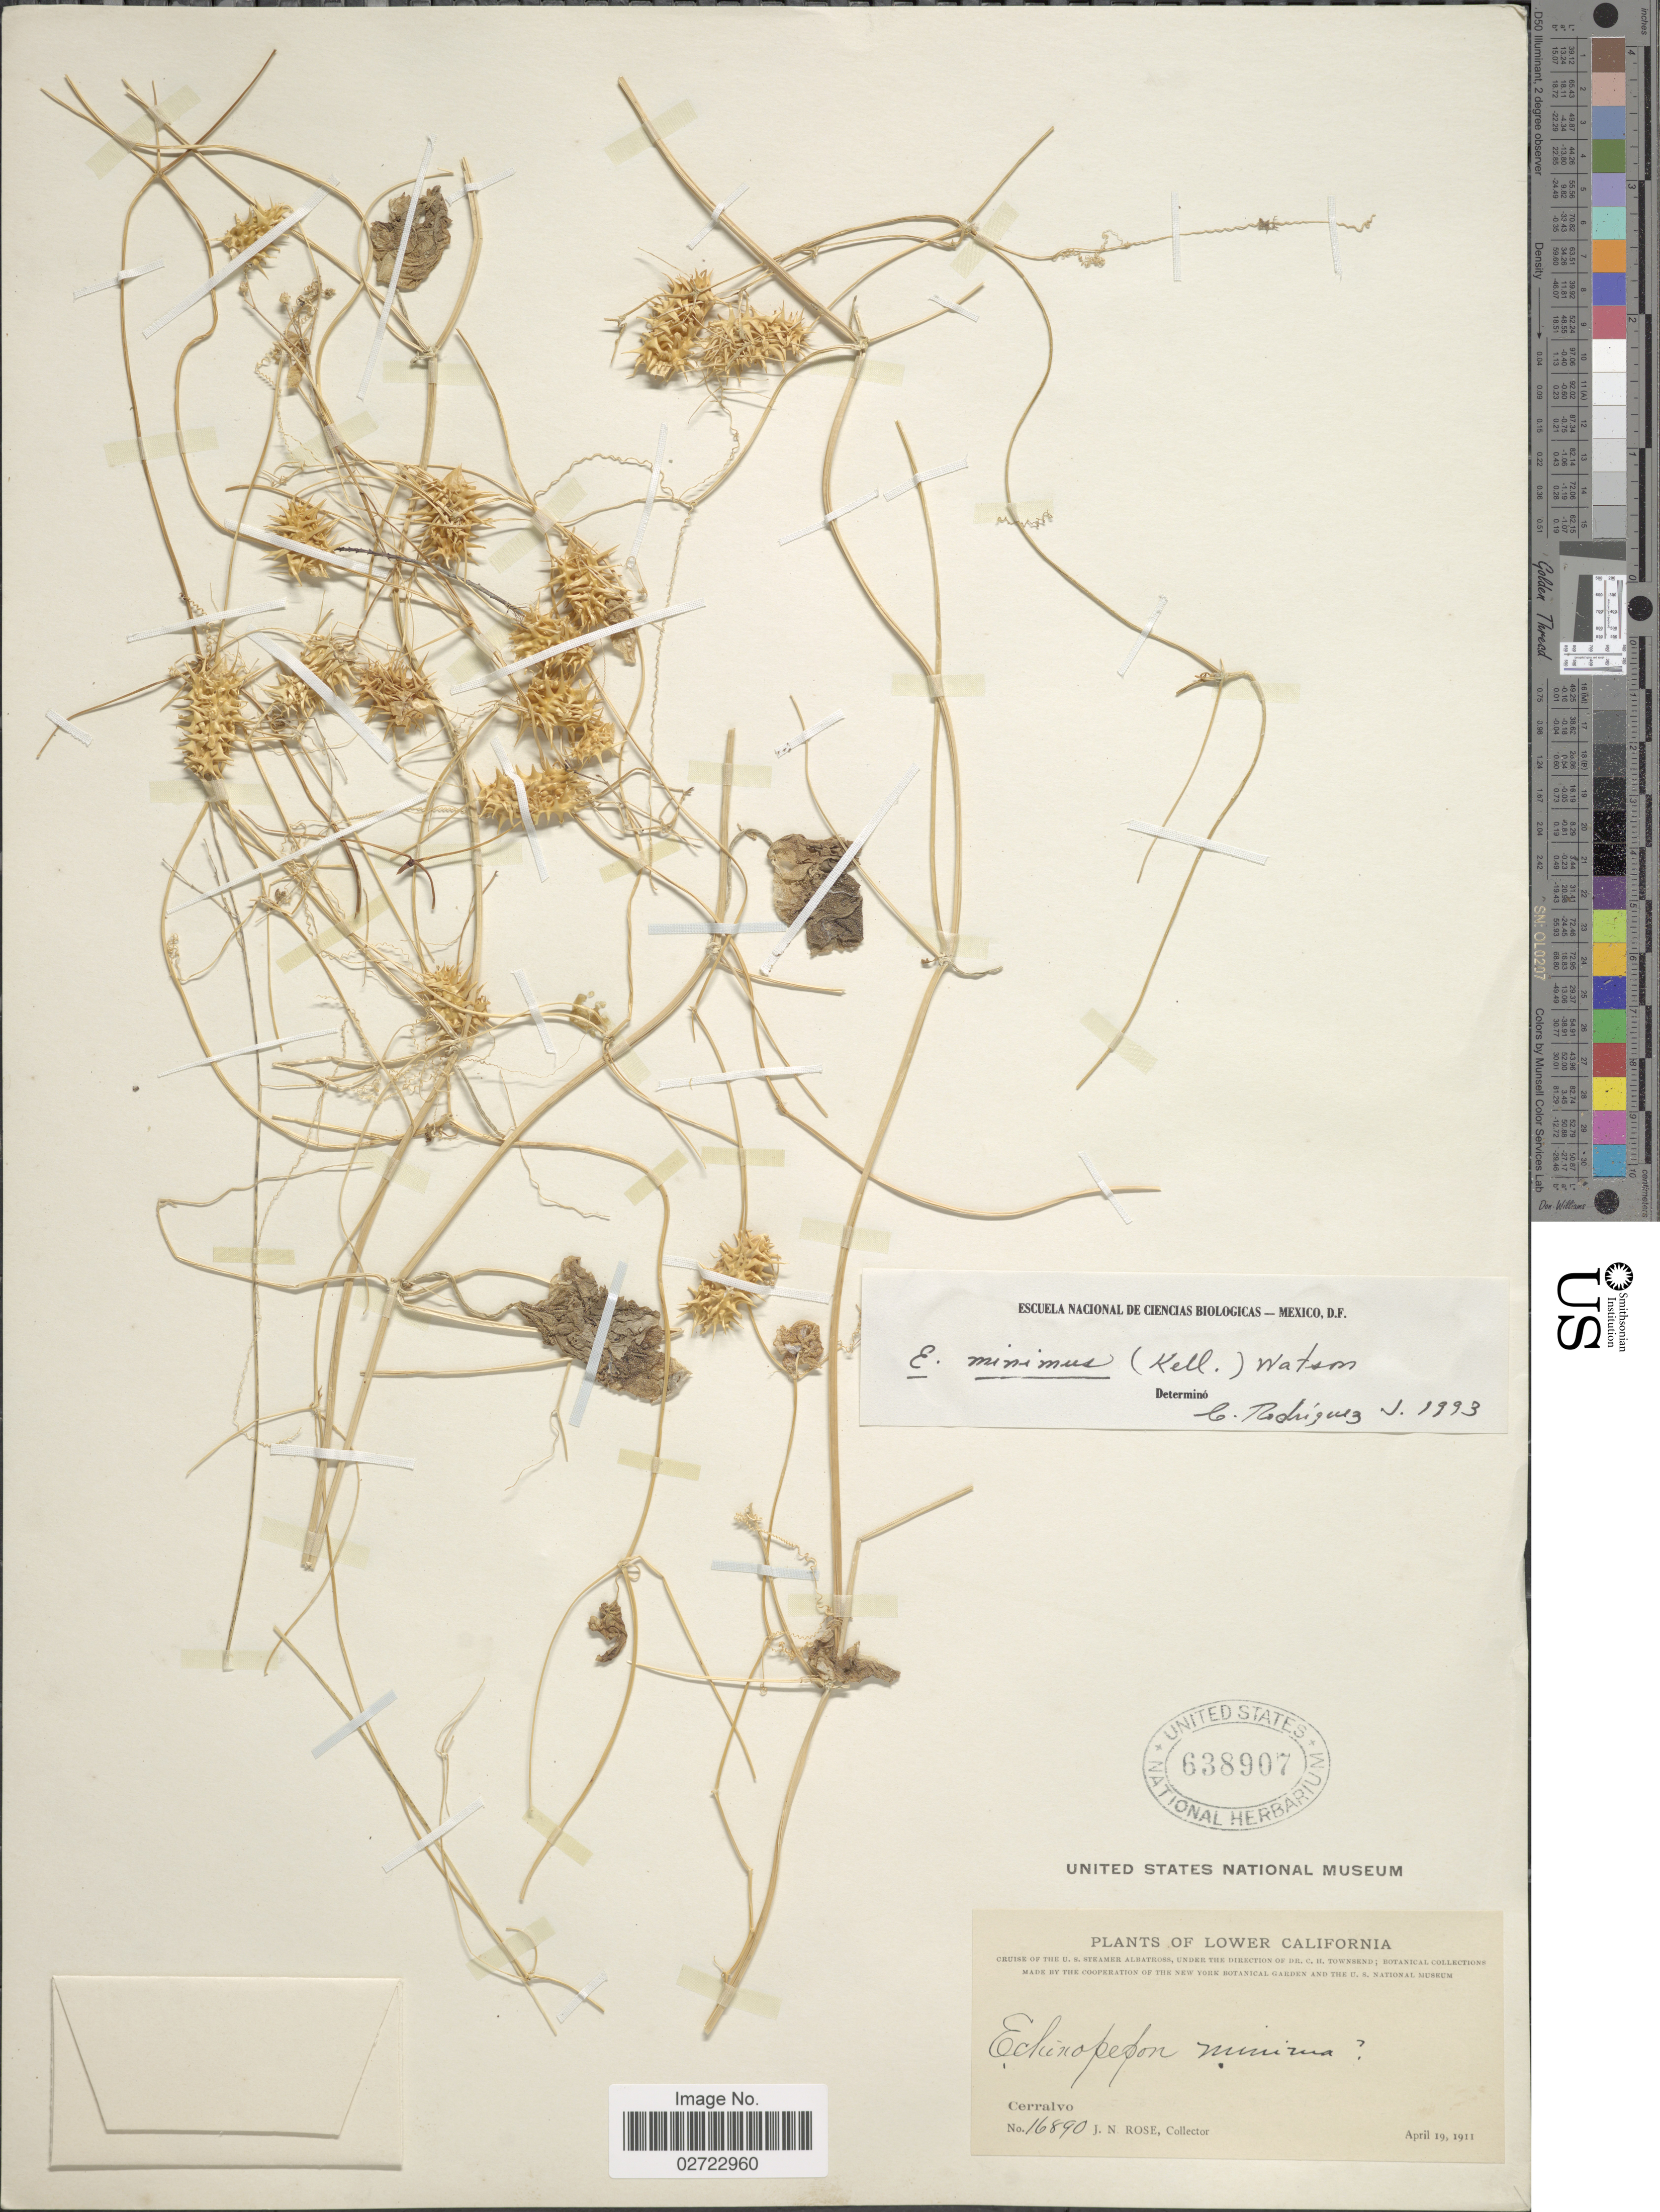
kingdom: Plantae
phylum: Tracheophyta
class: Magnoliopsida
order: Cucurbitales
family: Cucurbitaceae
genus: Echinopepon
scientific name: Echinopepon minimus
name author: (Kellogg) S. Watson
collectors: J. N. Rose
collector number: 16890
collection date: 1911-04-19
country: Mexico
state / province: Baja California Norte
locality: Lower California, Cerralvo.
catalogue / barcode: US 638907